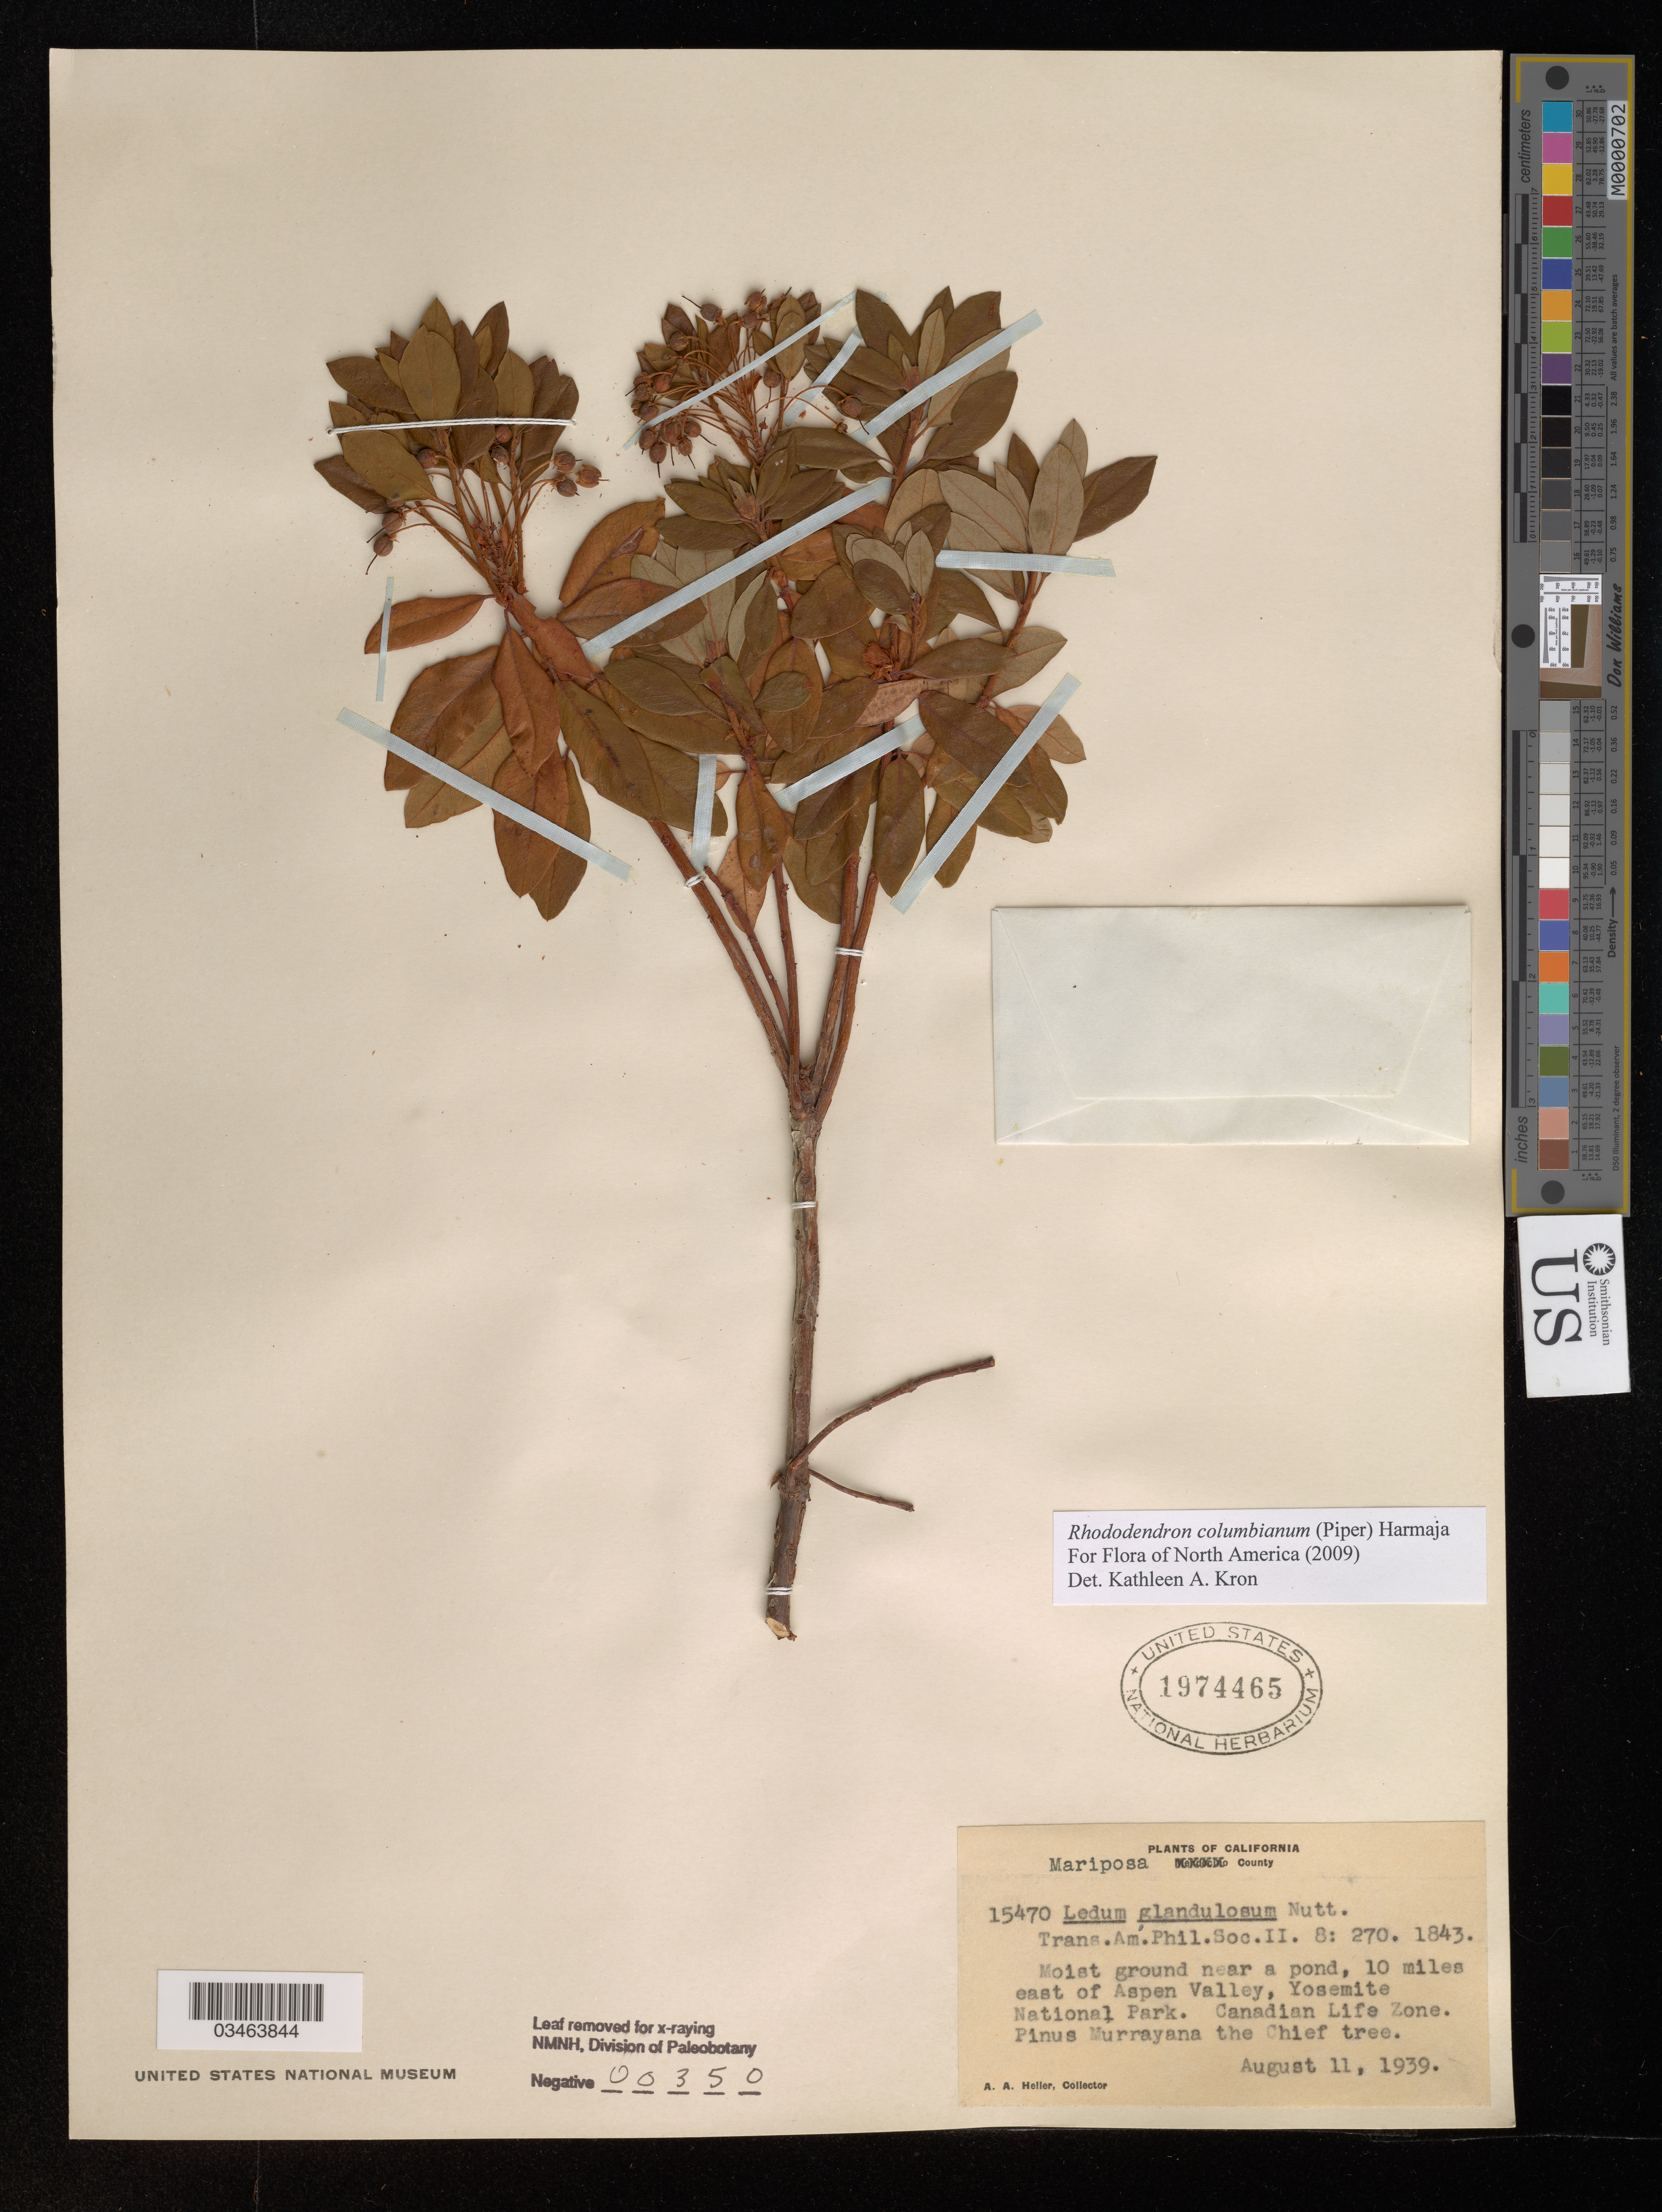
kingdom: Plantae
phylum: Tracheophyta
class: Magnoliopsida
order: Ericales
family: Ericaceae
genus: Rhododendron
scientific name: Rhododendron columbianum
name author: (Piper) Harmaja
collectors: A. A. Heller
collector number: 15470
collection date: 1939-08-11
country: United States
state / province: California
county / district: Mariposa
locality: Mariposa County. Moist ground near a pond, 10 miles east of Aspen Valley, Yosemite National Park. Canadian Life Zone.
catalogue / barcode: US 1974465